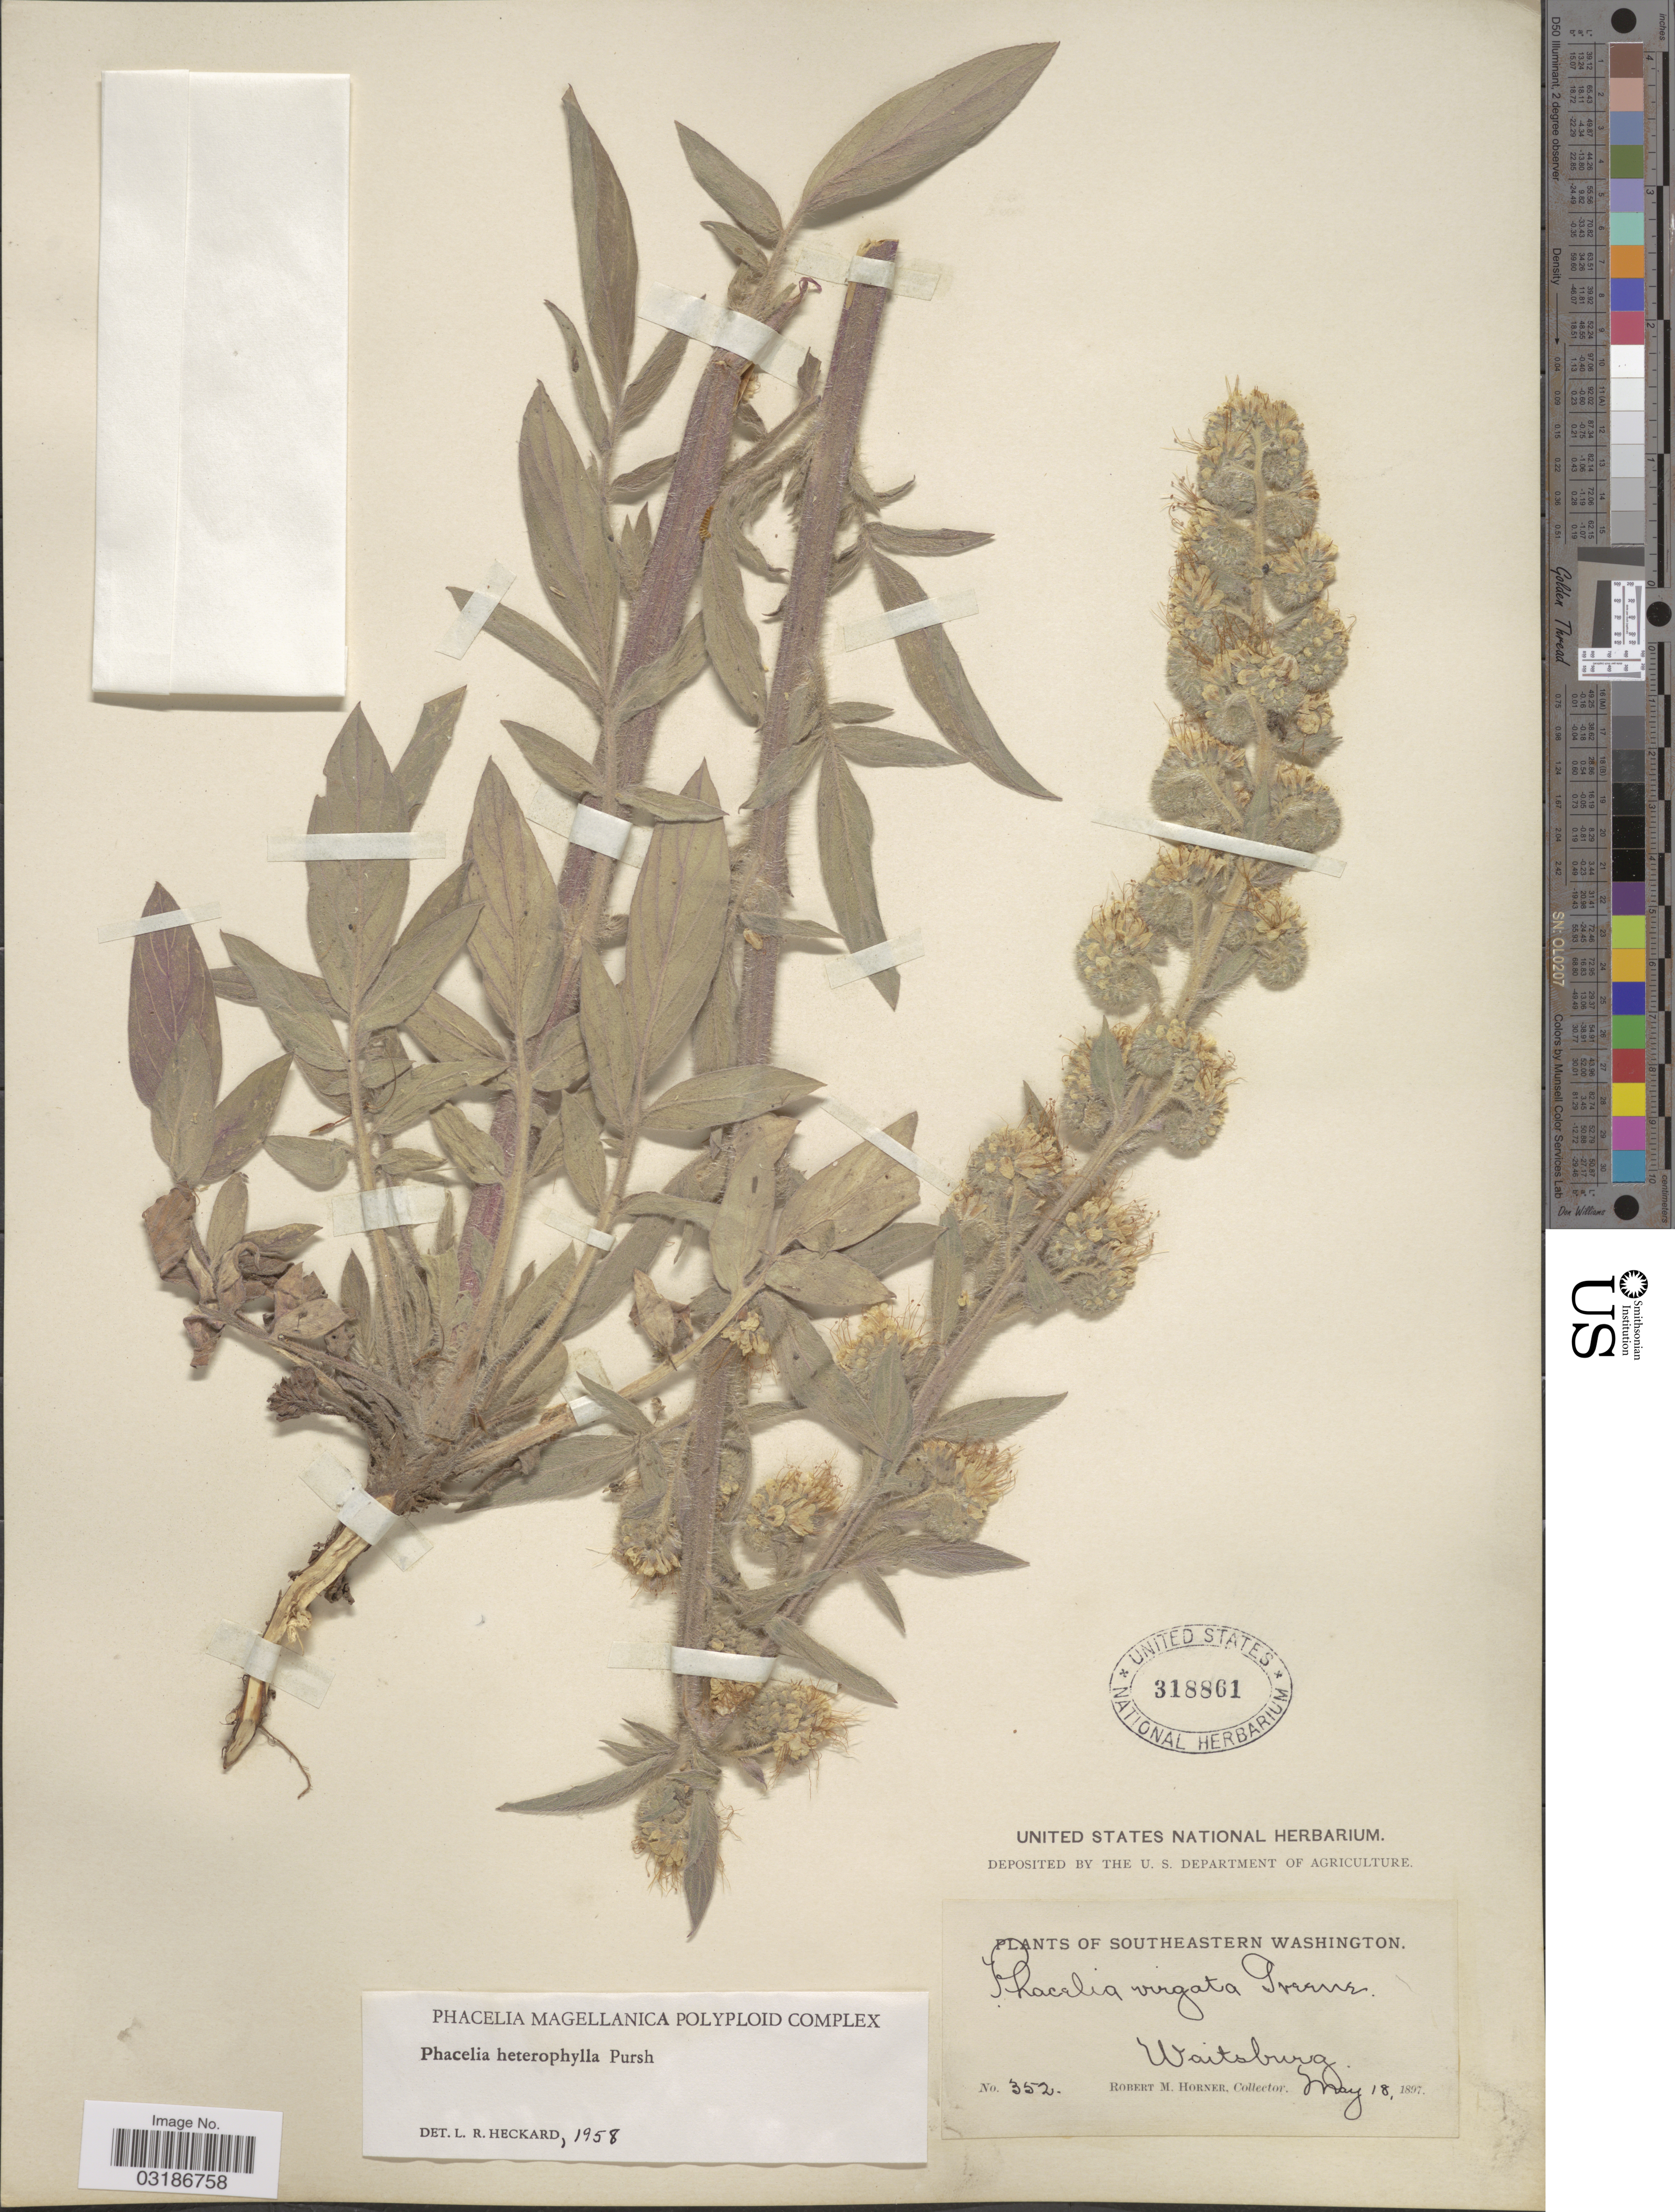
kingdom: Plantae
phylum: Tracheophyta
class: Magnoliopsida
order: Boraginales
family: Hydrophyllaceae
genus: Phacelia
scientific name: Phacelia heterophylla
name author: Pursh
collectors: R. Horner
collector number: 352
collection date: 1897-05-18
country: United States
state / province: Washington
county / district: Walla Walla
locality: Southeastern Washington. Waitsburg.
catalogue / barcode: US 318861